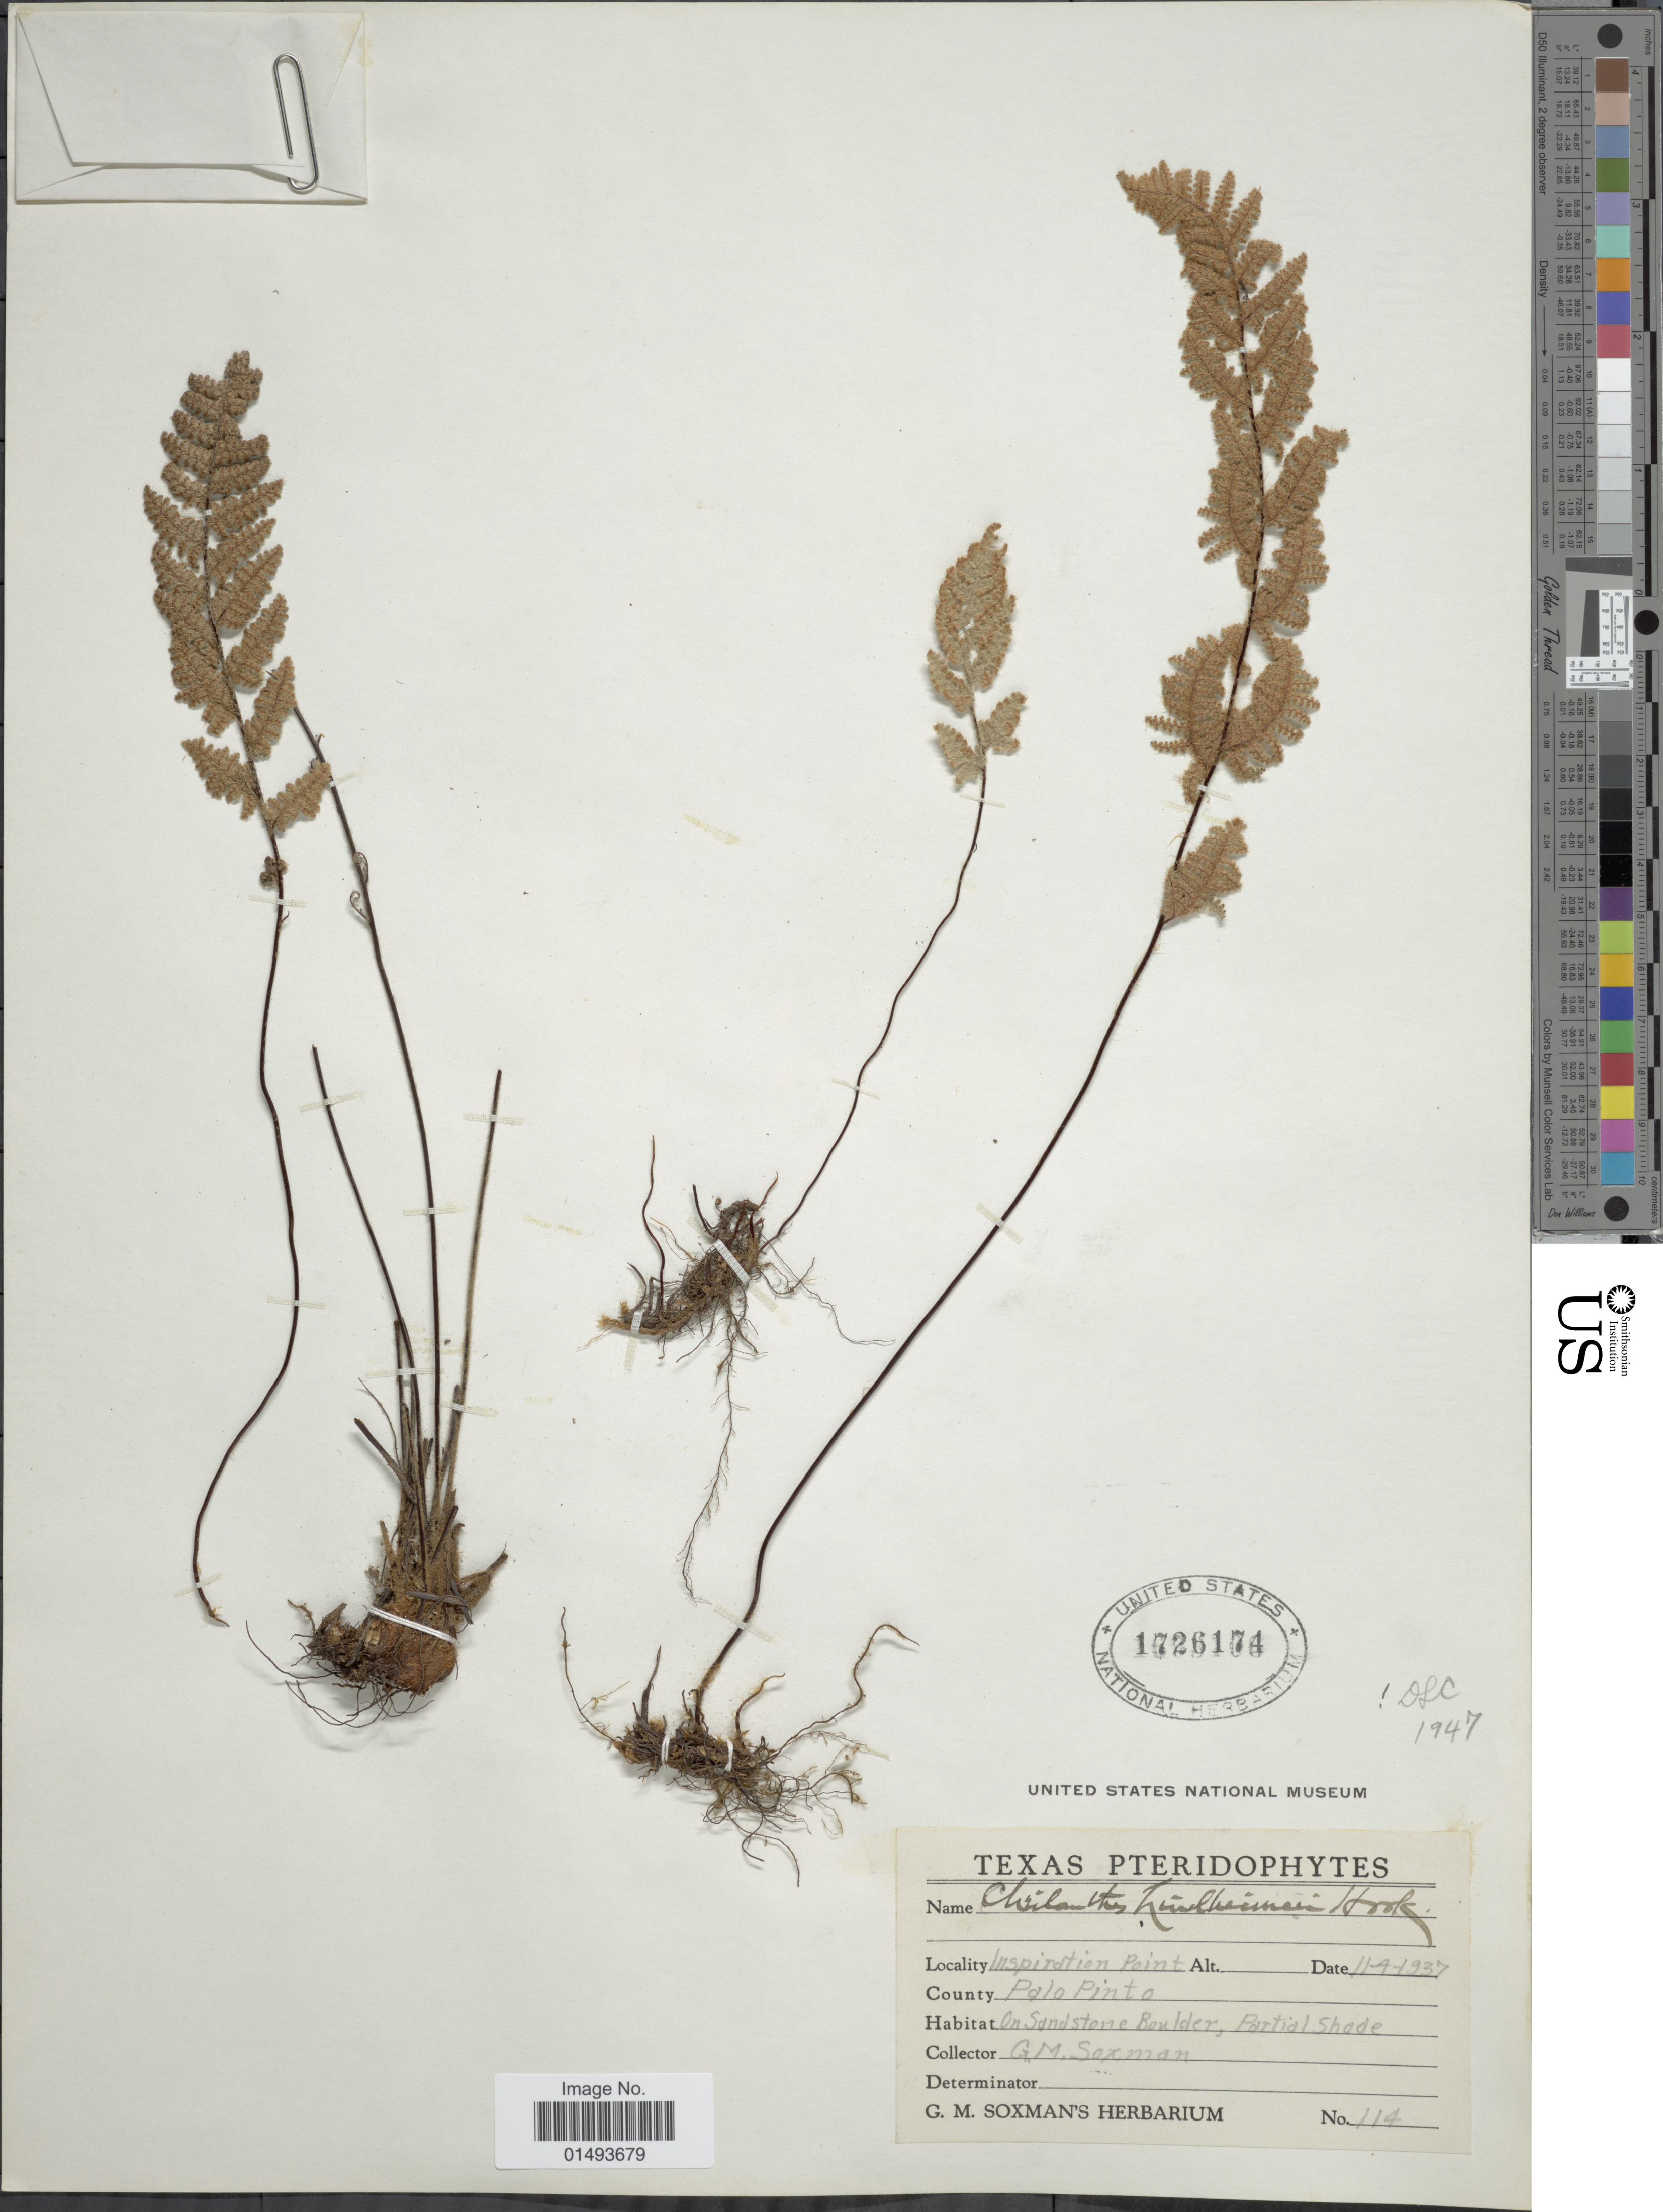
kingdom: Plantae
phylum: Tracheophyta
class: Polypodiopsida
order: Polypodiales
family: Pteridaceae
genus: Myriopteris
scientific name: Myriopteris lindheimeri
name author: (Hook.) J. Sm.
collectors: G. Soxman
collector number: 114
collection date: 1937-11-04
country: United States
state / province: Texas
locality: Inspiration Point, County Palo Pinto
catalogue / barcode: US 1726174